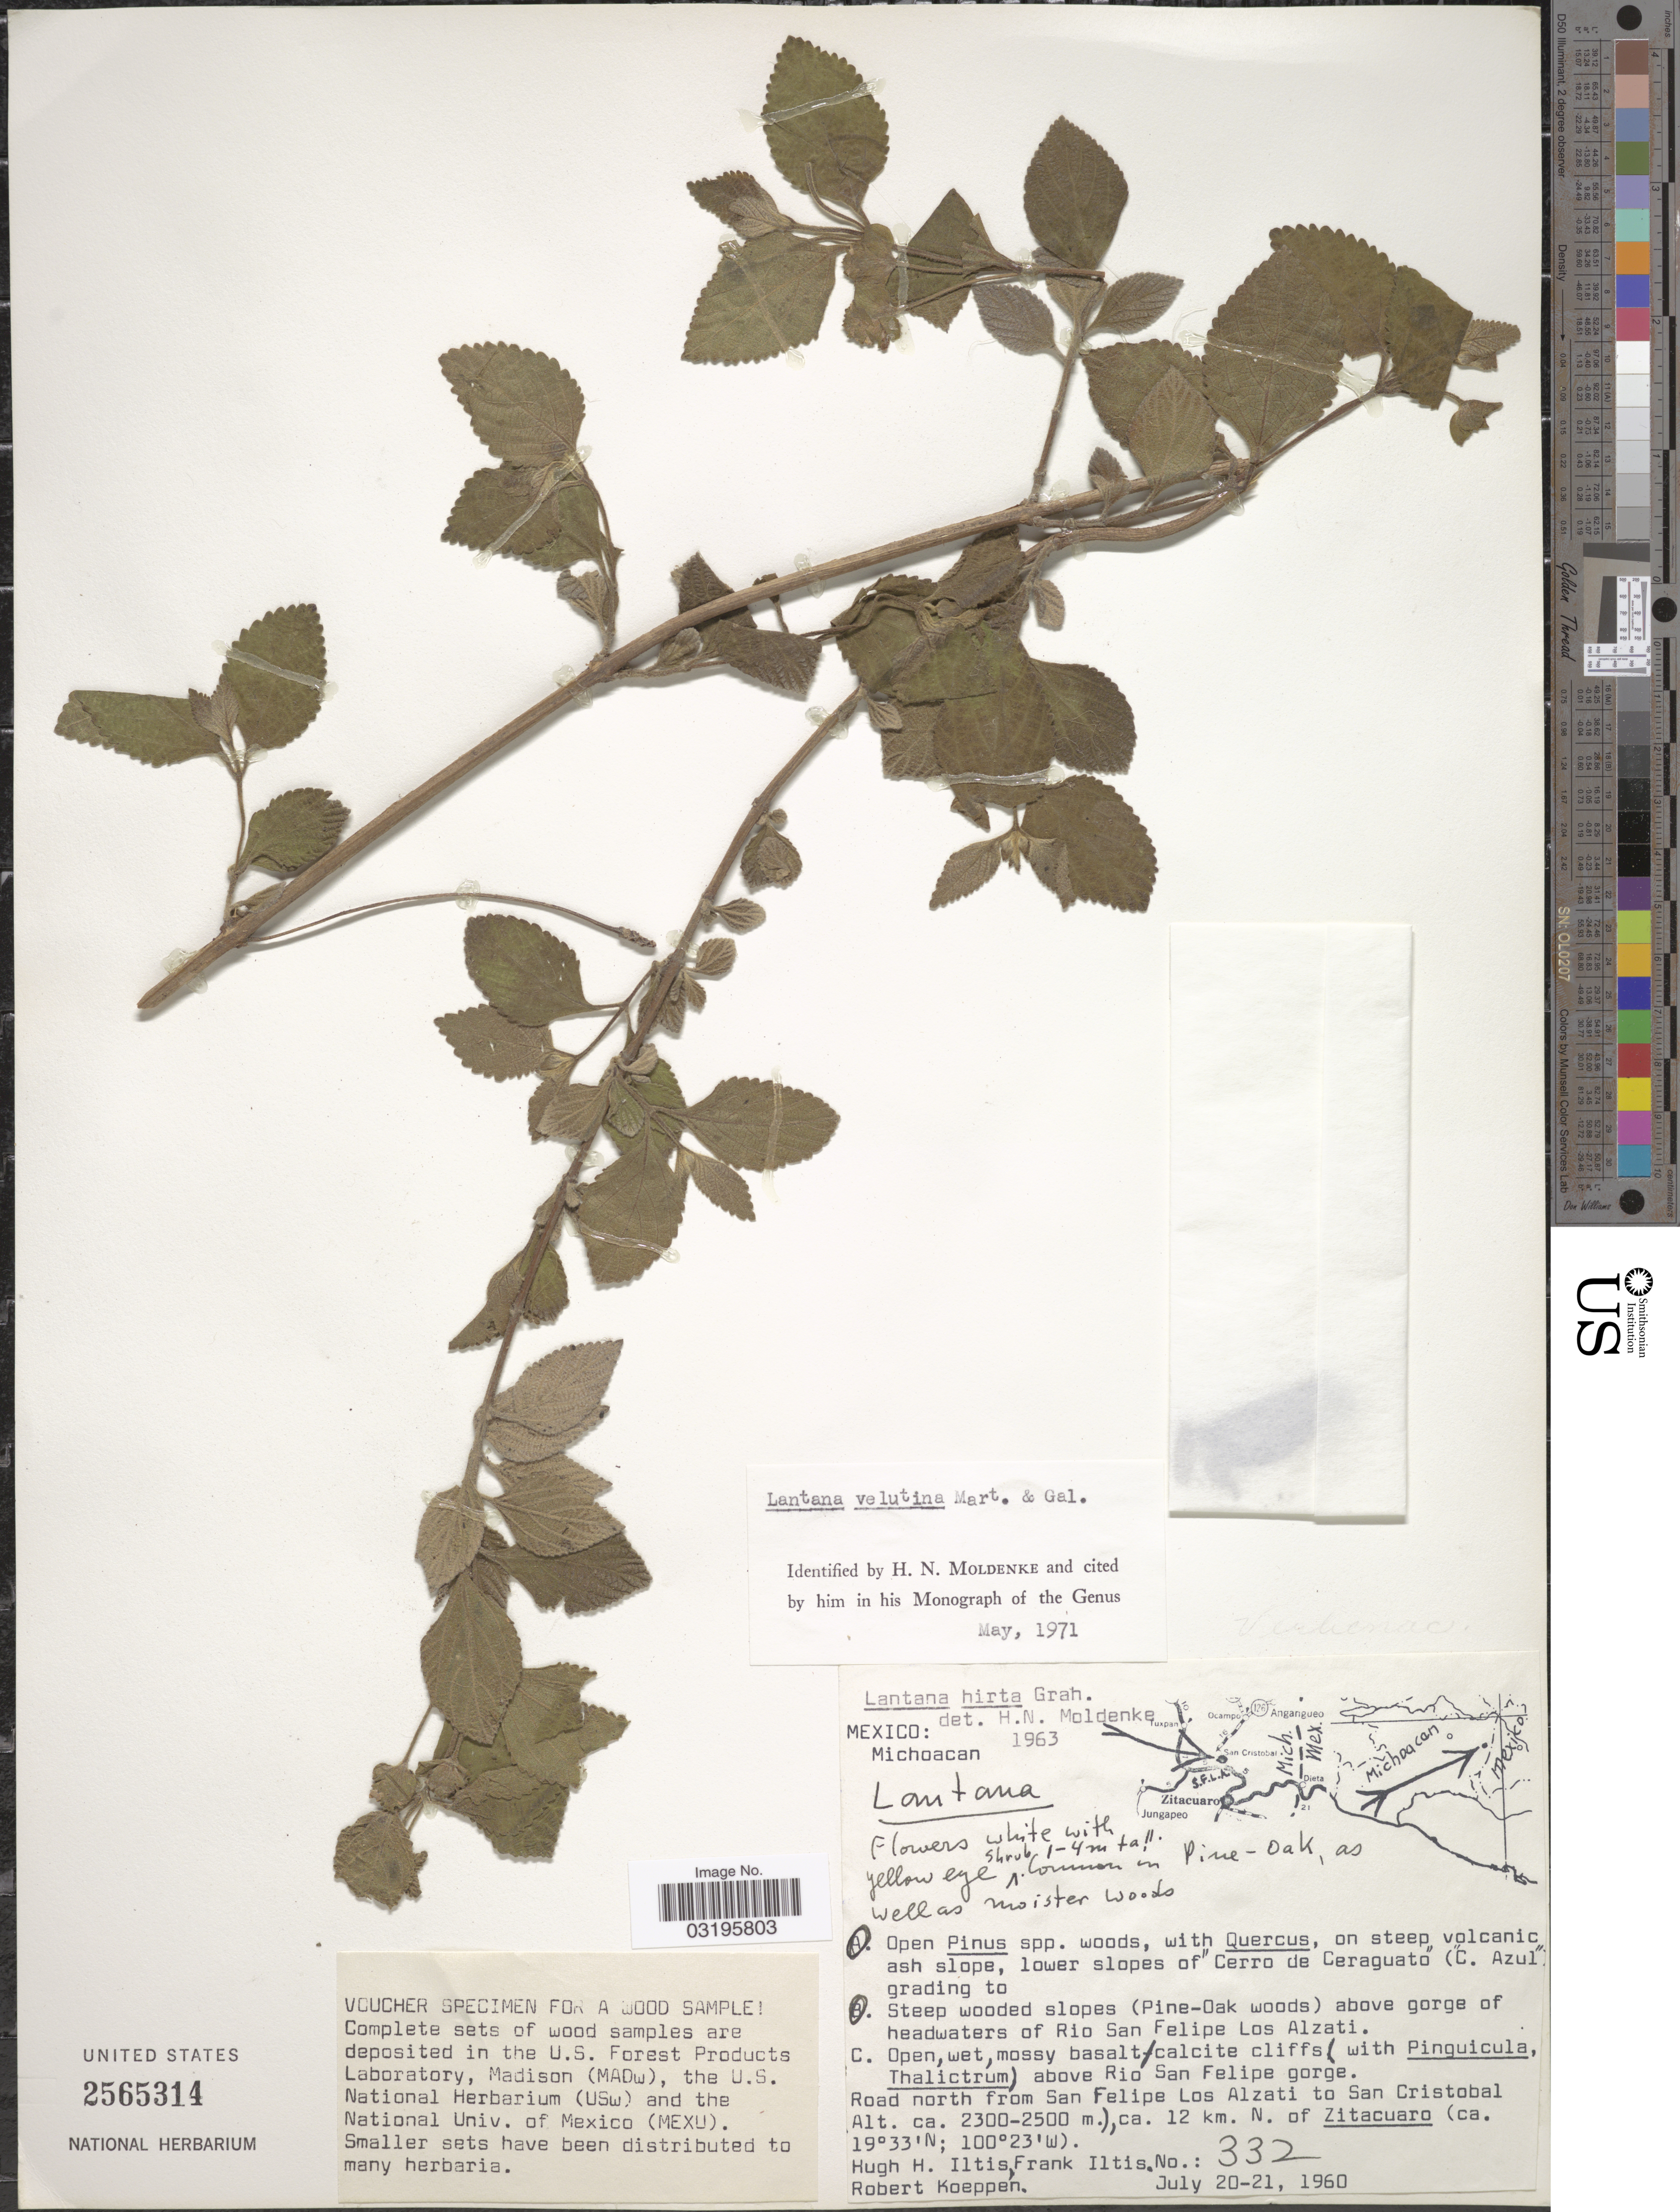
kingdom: Plantae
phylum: Tracheophyta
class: Magnoliopsida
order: Lamiales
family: Verbenaceae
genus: Lantana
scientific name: Lantana velutina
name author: M. Martens & Galeotti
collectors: H. H. Iltis, F. S. Iltis & R. C. Koeppen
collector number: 332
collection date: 1960-07-20/1960-07-21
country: Mexico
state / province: Michoacán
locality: Lower slopes of "Cerro de Ceraguato" (C. Azul). Above gorge of headwaters of Rio San Felipe Los Alzati. Road north from San Felipe Los Alzati to San Cristobal. Ca. 12 km. N. of Zitacuaro.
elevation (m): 2300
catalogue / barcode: US 2565314